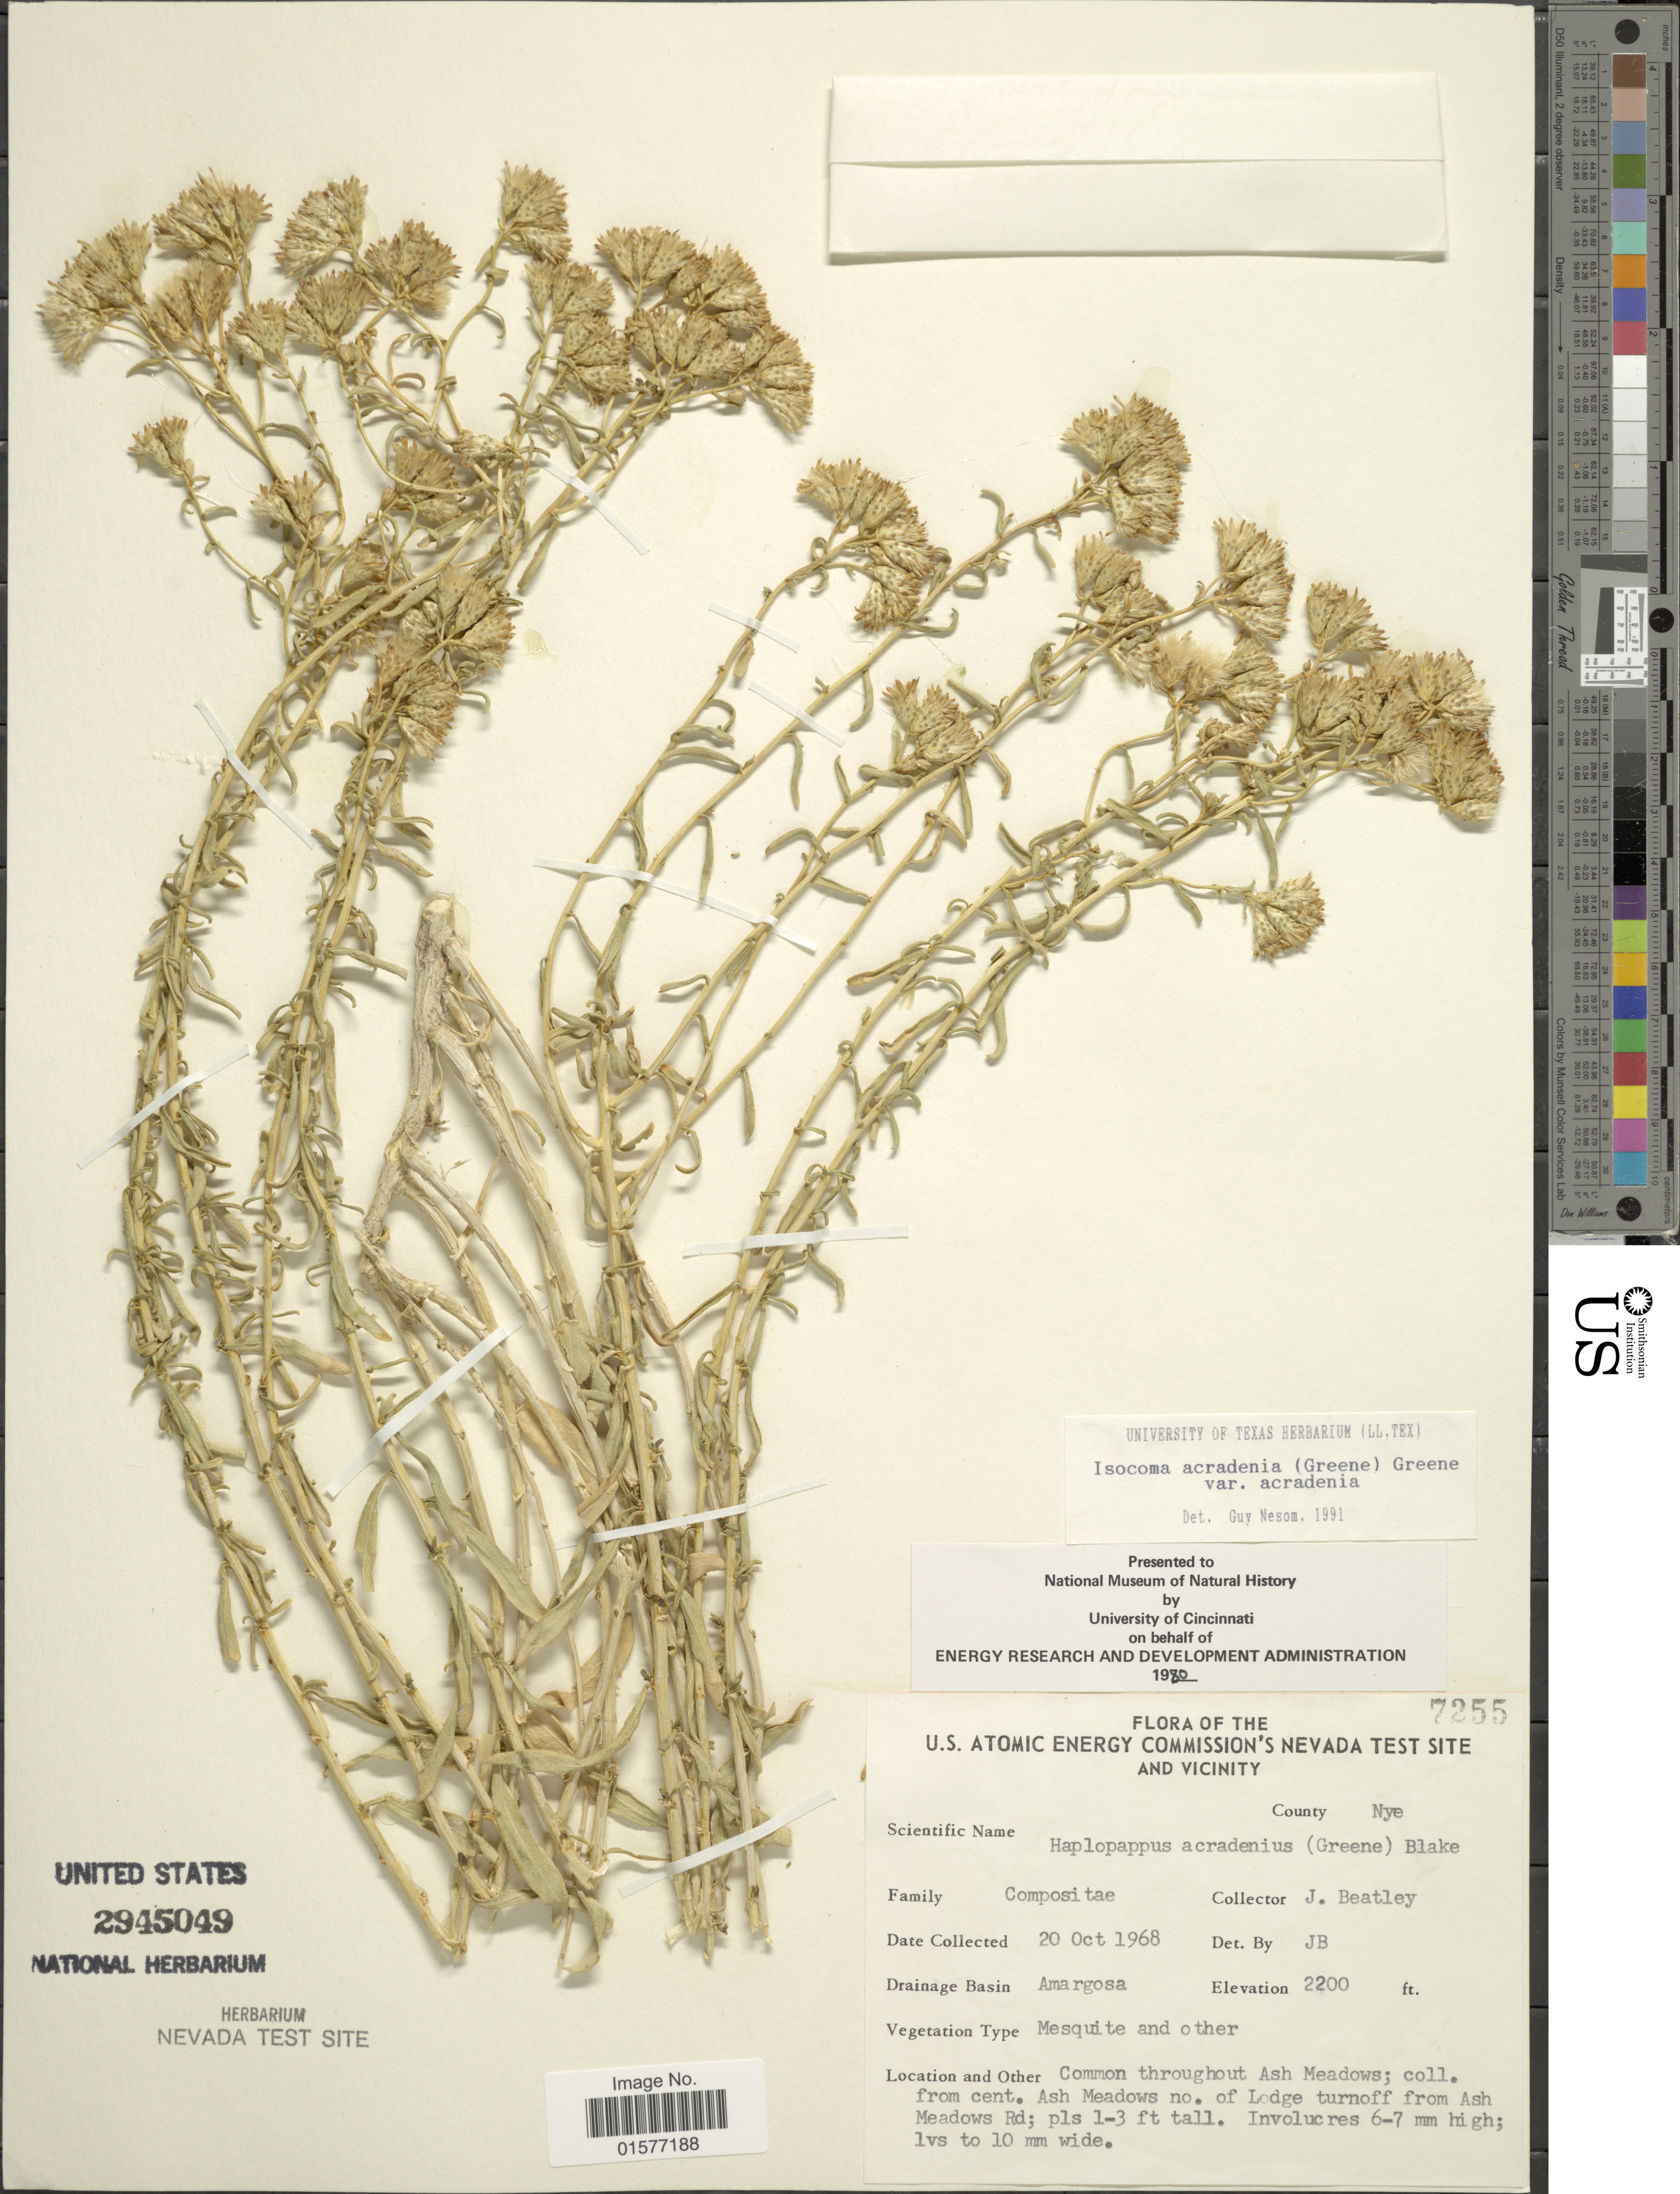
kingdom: Plantae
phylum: Tracheophyta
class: Magnoliopsida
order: Asterales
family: Asteraceae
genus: Isocoma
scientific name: Isocoma acradenia var. acradenia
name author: (Greene) Greene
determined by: Urbatsch, Lowell E., Curator (LSU), Louisiana State University (UNITED STATES)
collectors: J. C. Beatley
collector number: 7255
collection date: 1968-10-20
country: United States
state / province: Nevada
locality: U.S. Atomic Energy Commission's Nevada Test Site And Vicinity, County Nye, Drainage Basin Amargosa, Common throughout Ash Meadows; coll. from cent. Ash Meadows no. of Lodge turnoff from Ash Meadows Rd.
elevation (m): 671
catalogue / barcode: US 2945049